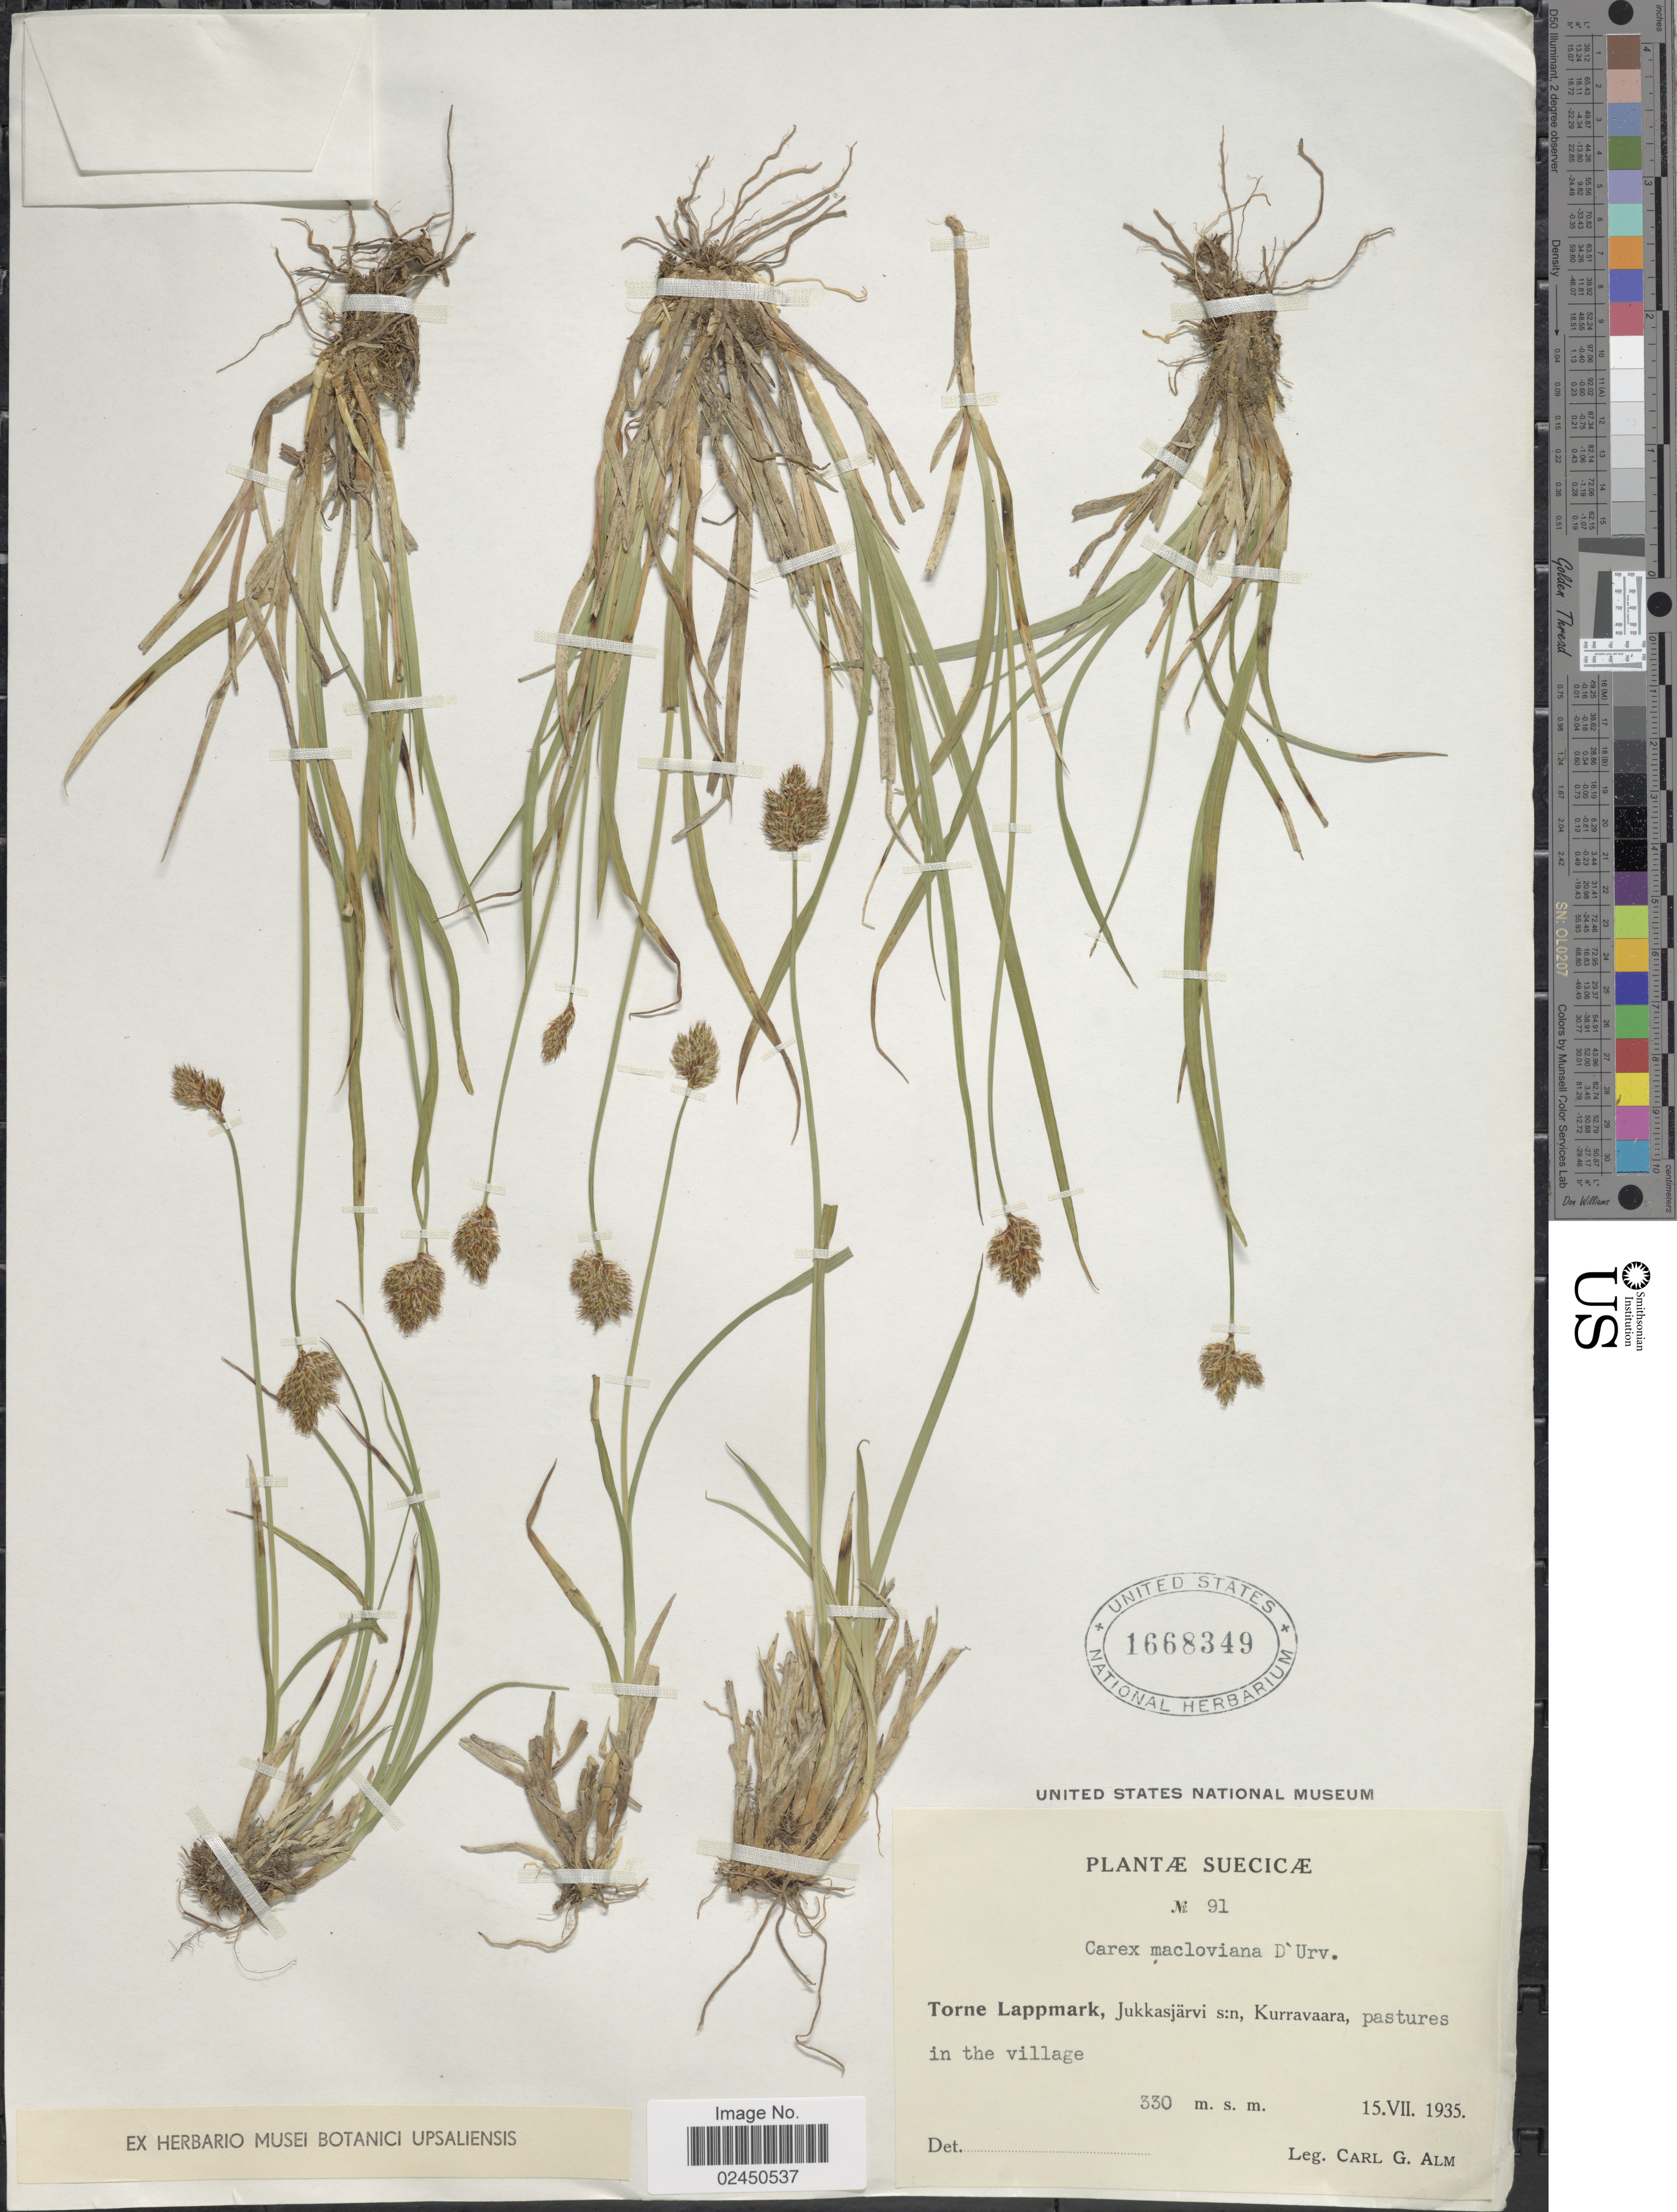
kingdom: Plantae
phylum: Tracheophyta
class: Liliopsida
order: Poales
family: Cyperaceae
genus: Carex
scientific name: Carex macloviana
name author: d'Urv.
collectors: C. G. Alm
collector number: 91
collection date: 1935-07-15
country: Sweden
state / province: Norrbotten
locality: Suecicae. Torne Lappmark, Jukkasjarvi s:n, Kurravaara, pastures in the village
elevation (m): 320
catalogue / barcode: US 1668349